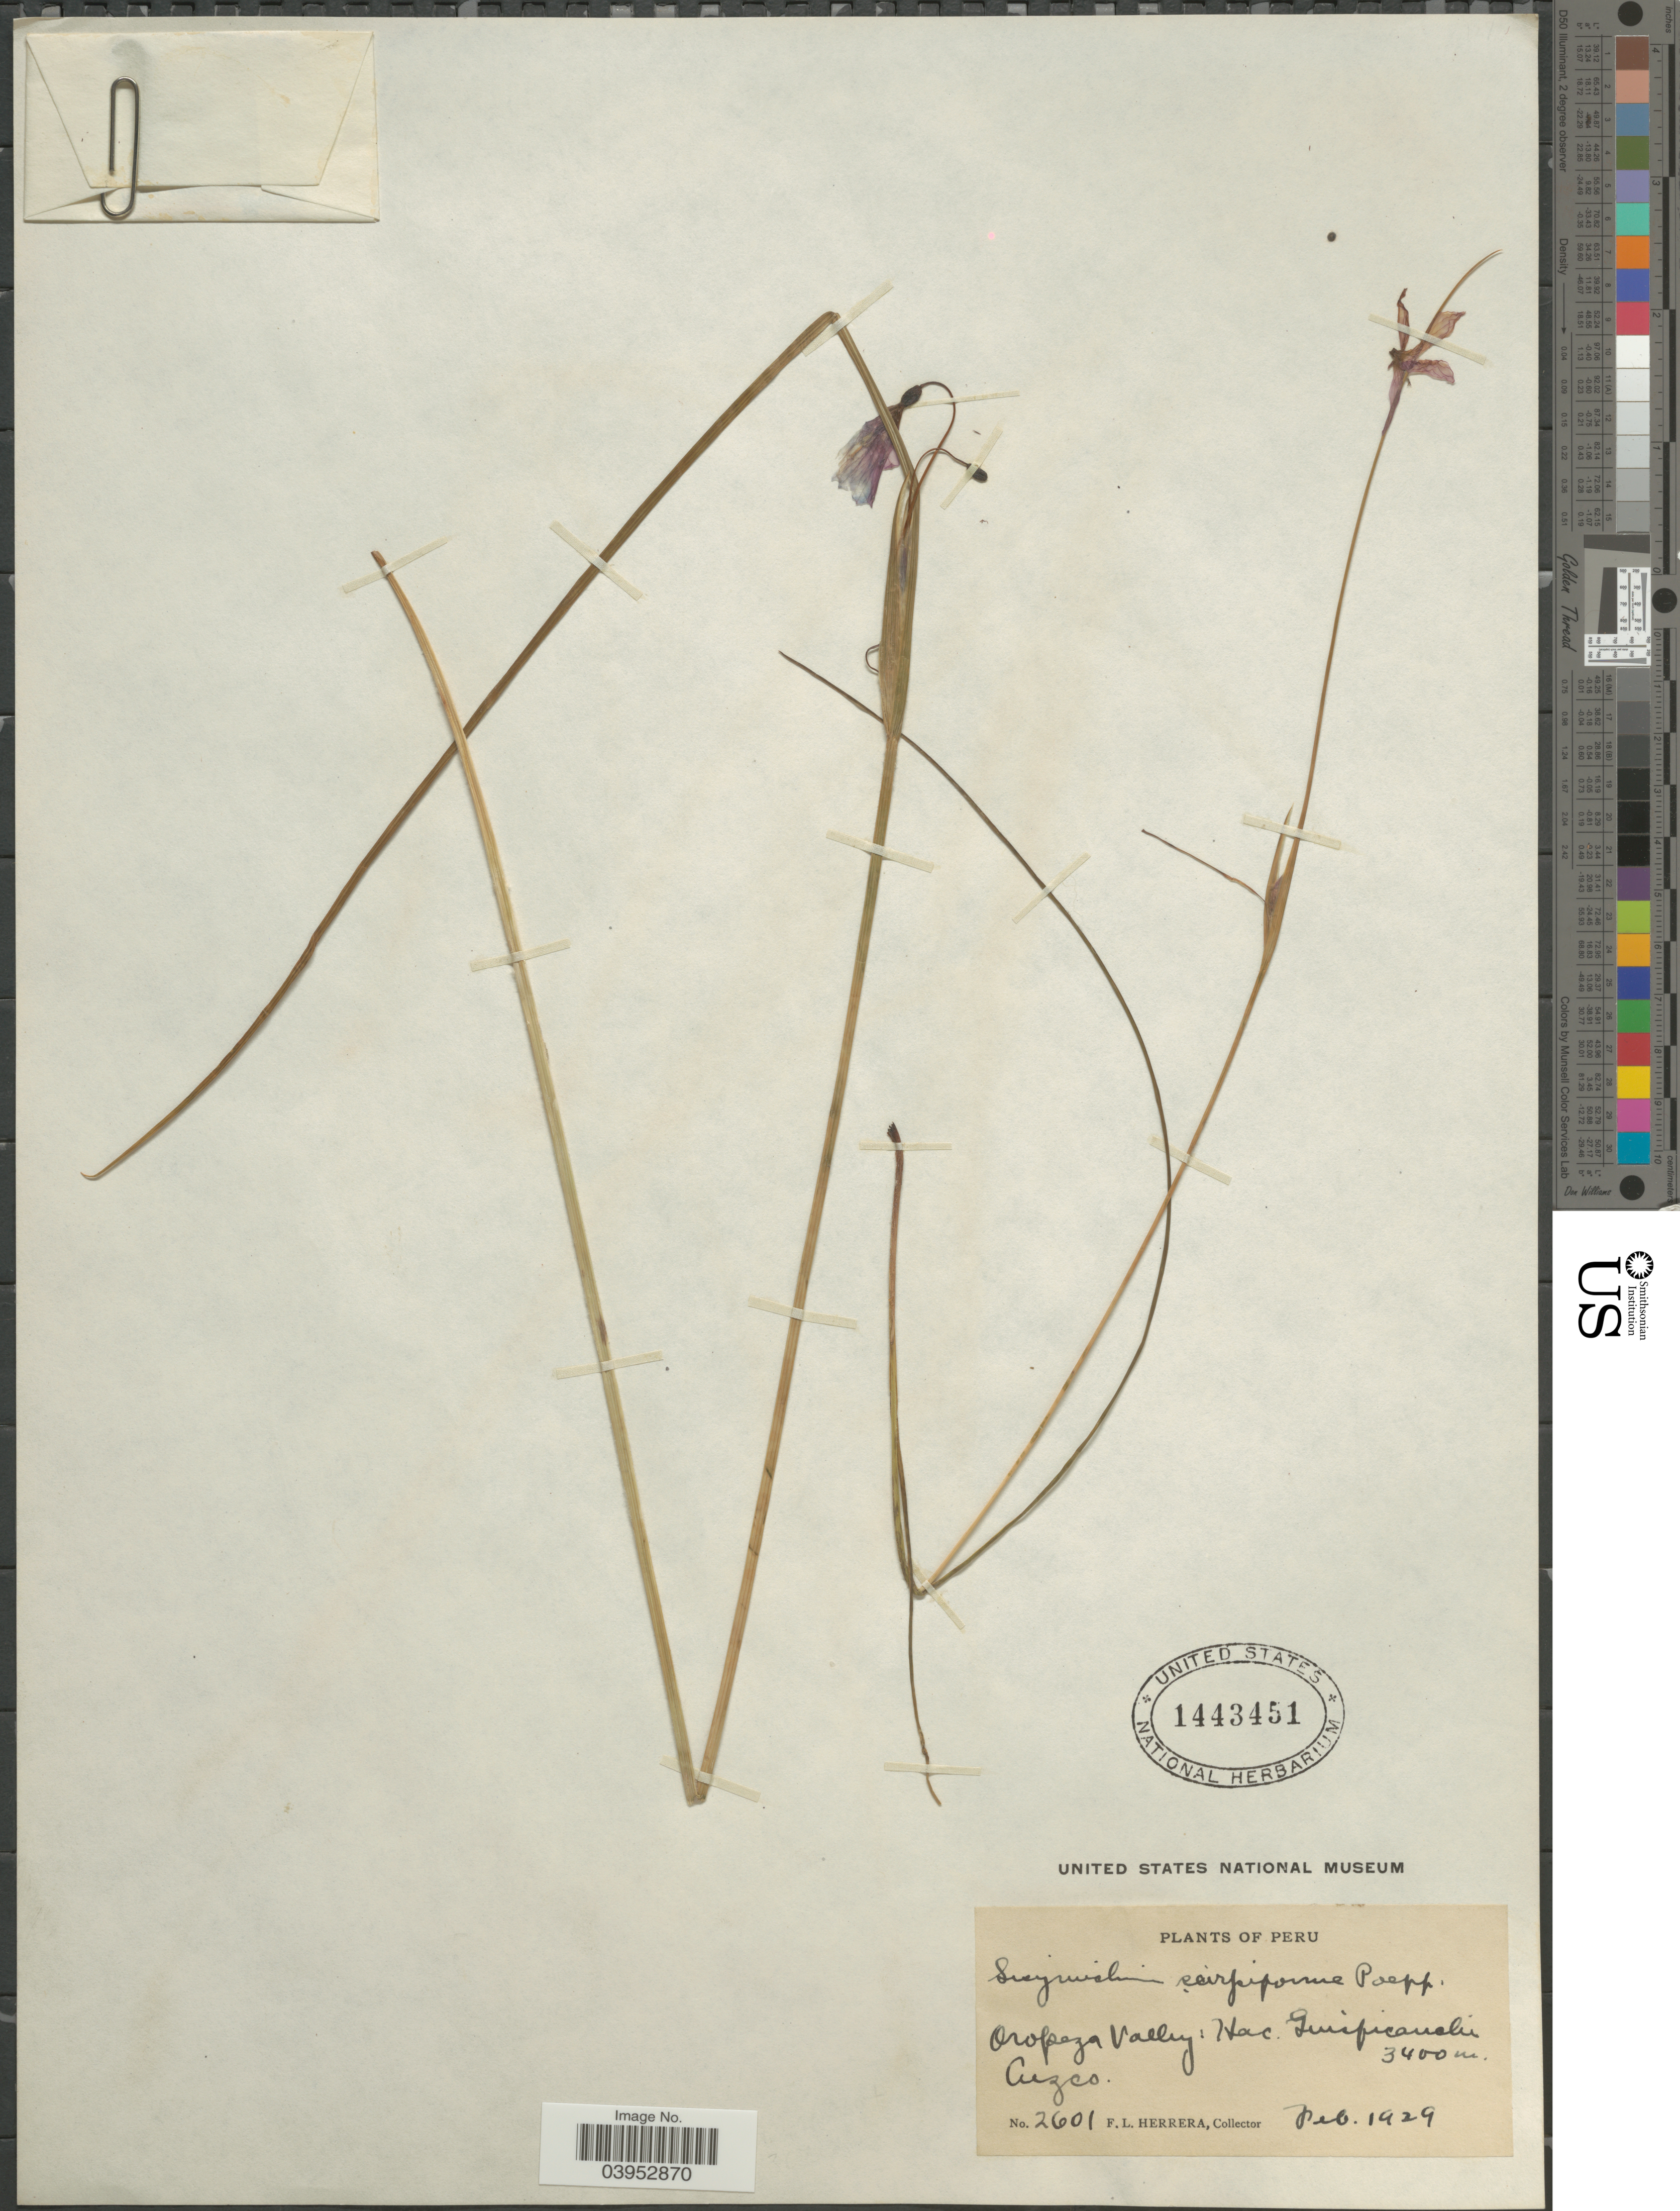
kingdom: Plantae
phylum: Tracheophyta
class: Liliopsida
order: Asparagales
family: Iridaceae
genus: Olsynium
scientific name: Olsynium scirpoideum subsp. scirpoideum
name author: (Poepp.) Goldblatt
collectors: F. L. Herrera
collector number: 2601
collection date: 1929-02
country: Peru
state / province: Cusco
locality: Oropeza Valley: Hac. Quispicanchi. Cuzco.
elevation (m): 3400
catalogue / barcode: US 1443451